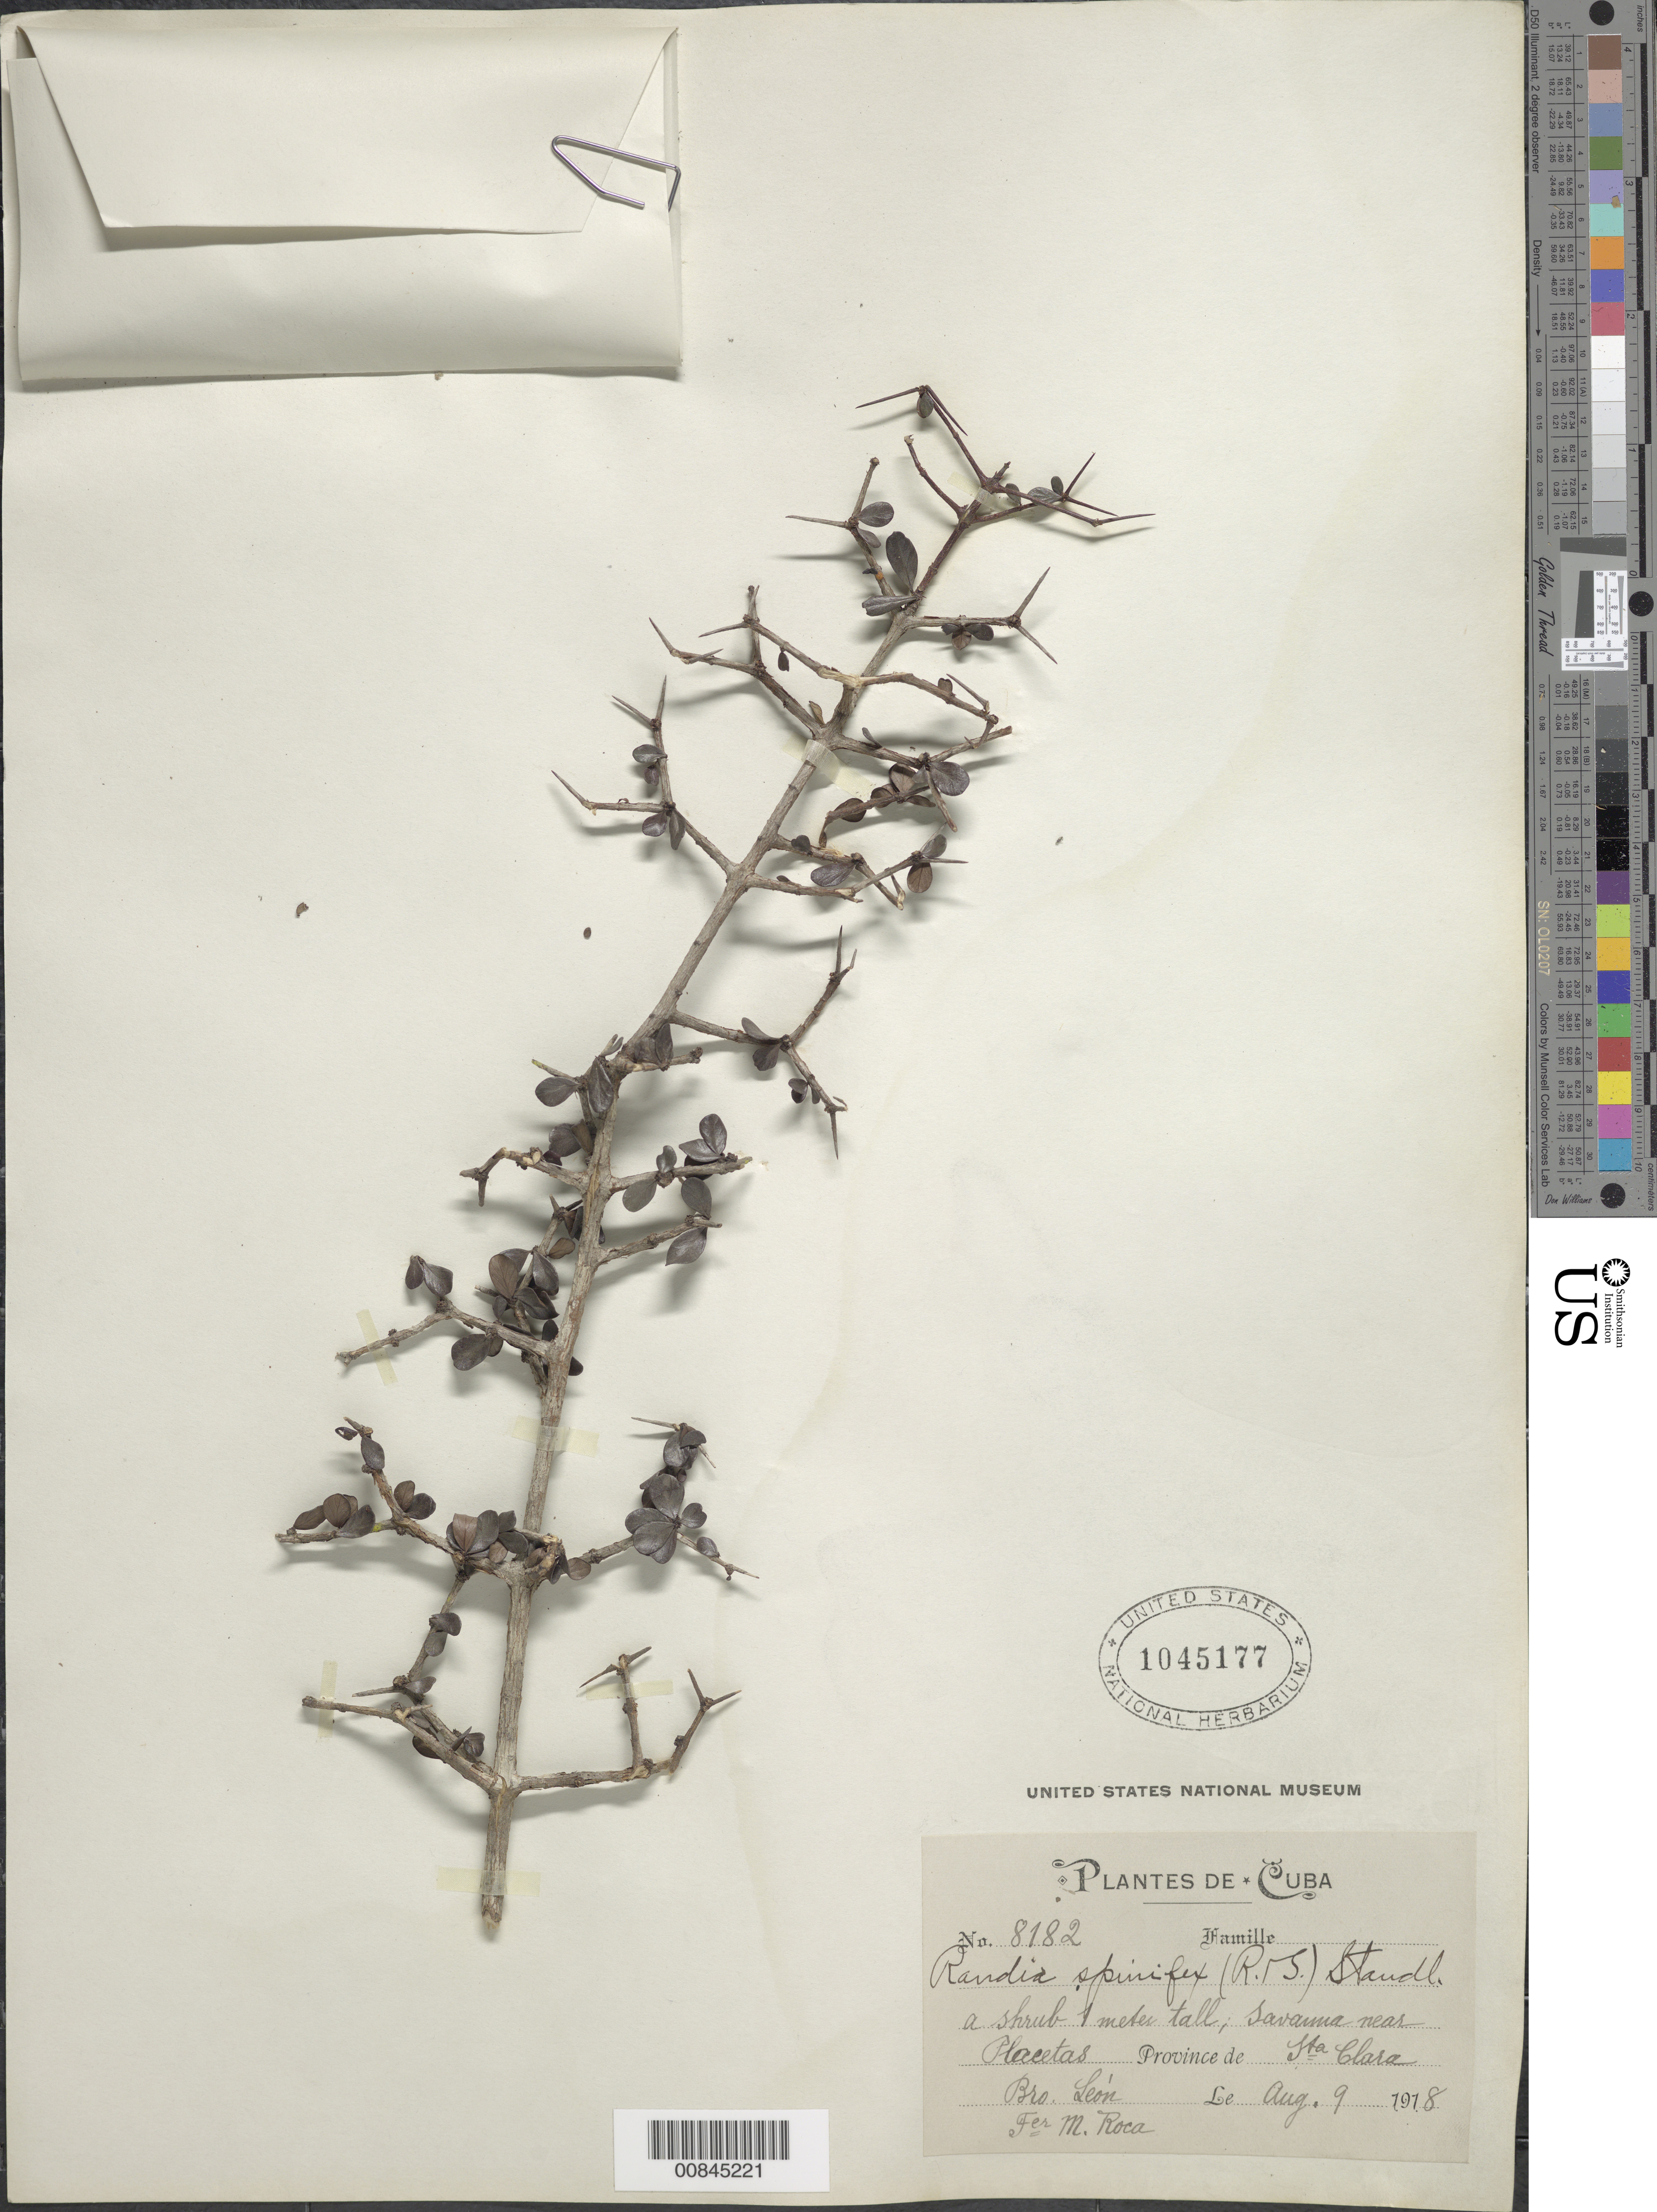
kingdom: Plantae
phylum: Tracheophyta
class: Magnoliopsida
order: Gentianales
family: Rubiaceae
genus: Randia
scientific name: Randia spinifex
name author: (Roem. & Schult.) Standl.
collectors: Bro. León & M. Roca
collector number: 8182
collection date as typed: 09 Aug 1918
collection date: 1918-08-09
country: Cuba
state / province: Las Villas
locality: Savanna near Placetas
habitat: Savanna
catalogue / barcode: US 1045177